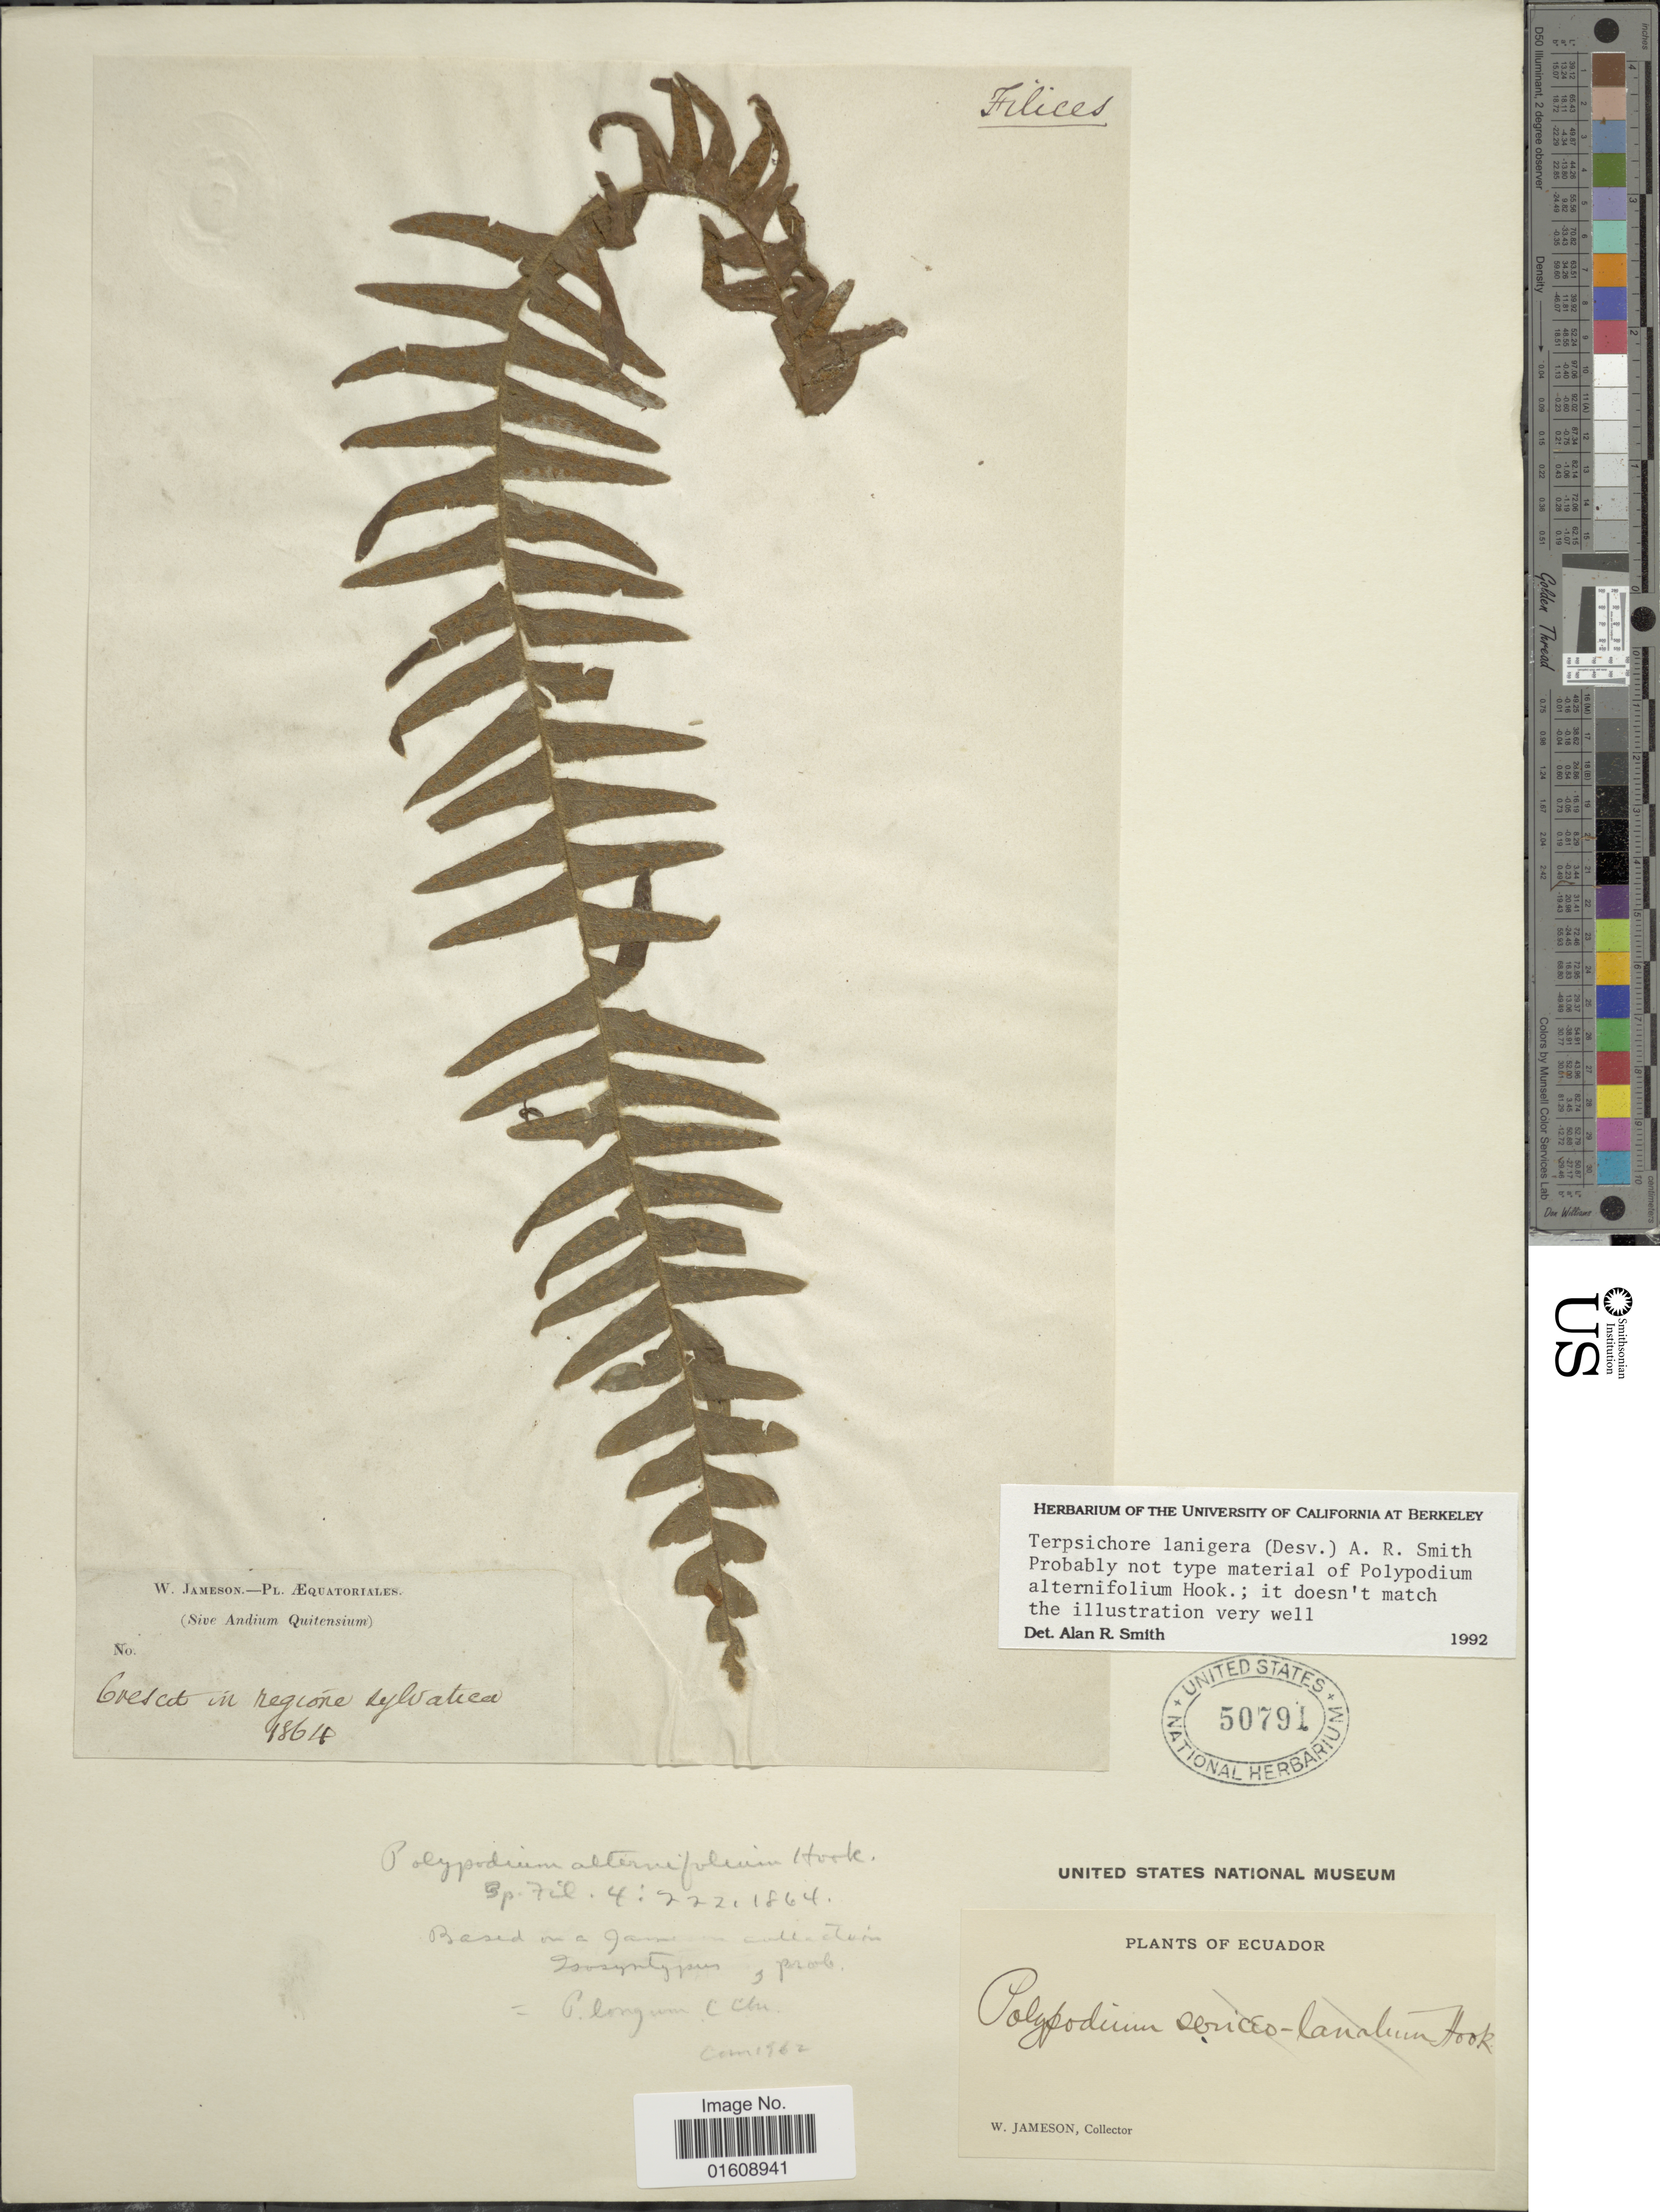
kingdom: Plantae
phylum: Tracheophyta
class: Polypodiopsida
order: Polypodiales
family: Polypodiaceae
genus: Alansmia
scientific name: Alansmia lanigera var. stella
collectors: W. Jameson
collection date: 1864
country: Ecuador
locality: Ecuador, Crescit in regione sylvatica.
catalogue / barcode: US 50791